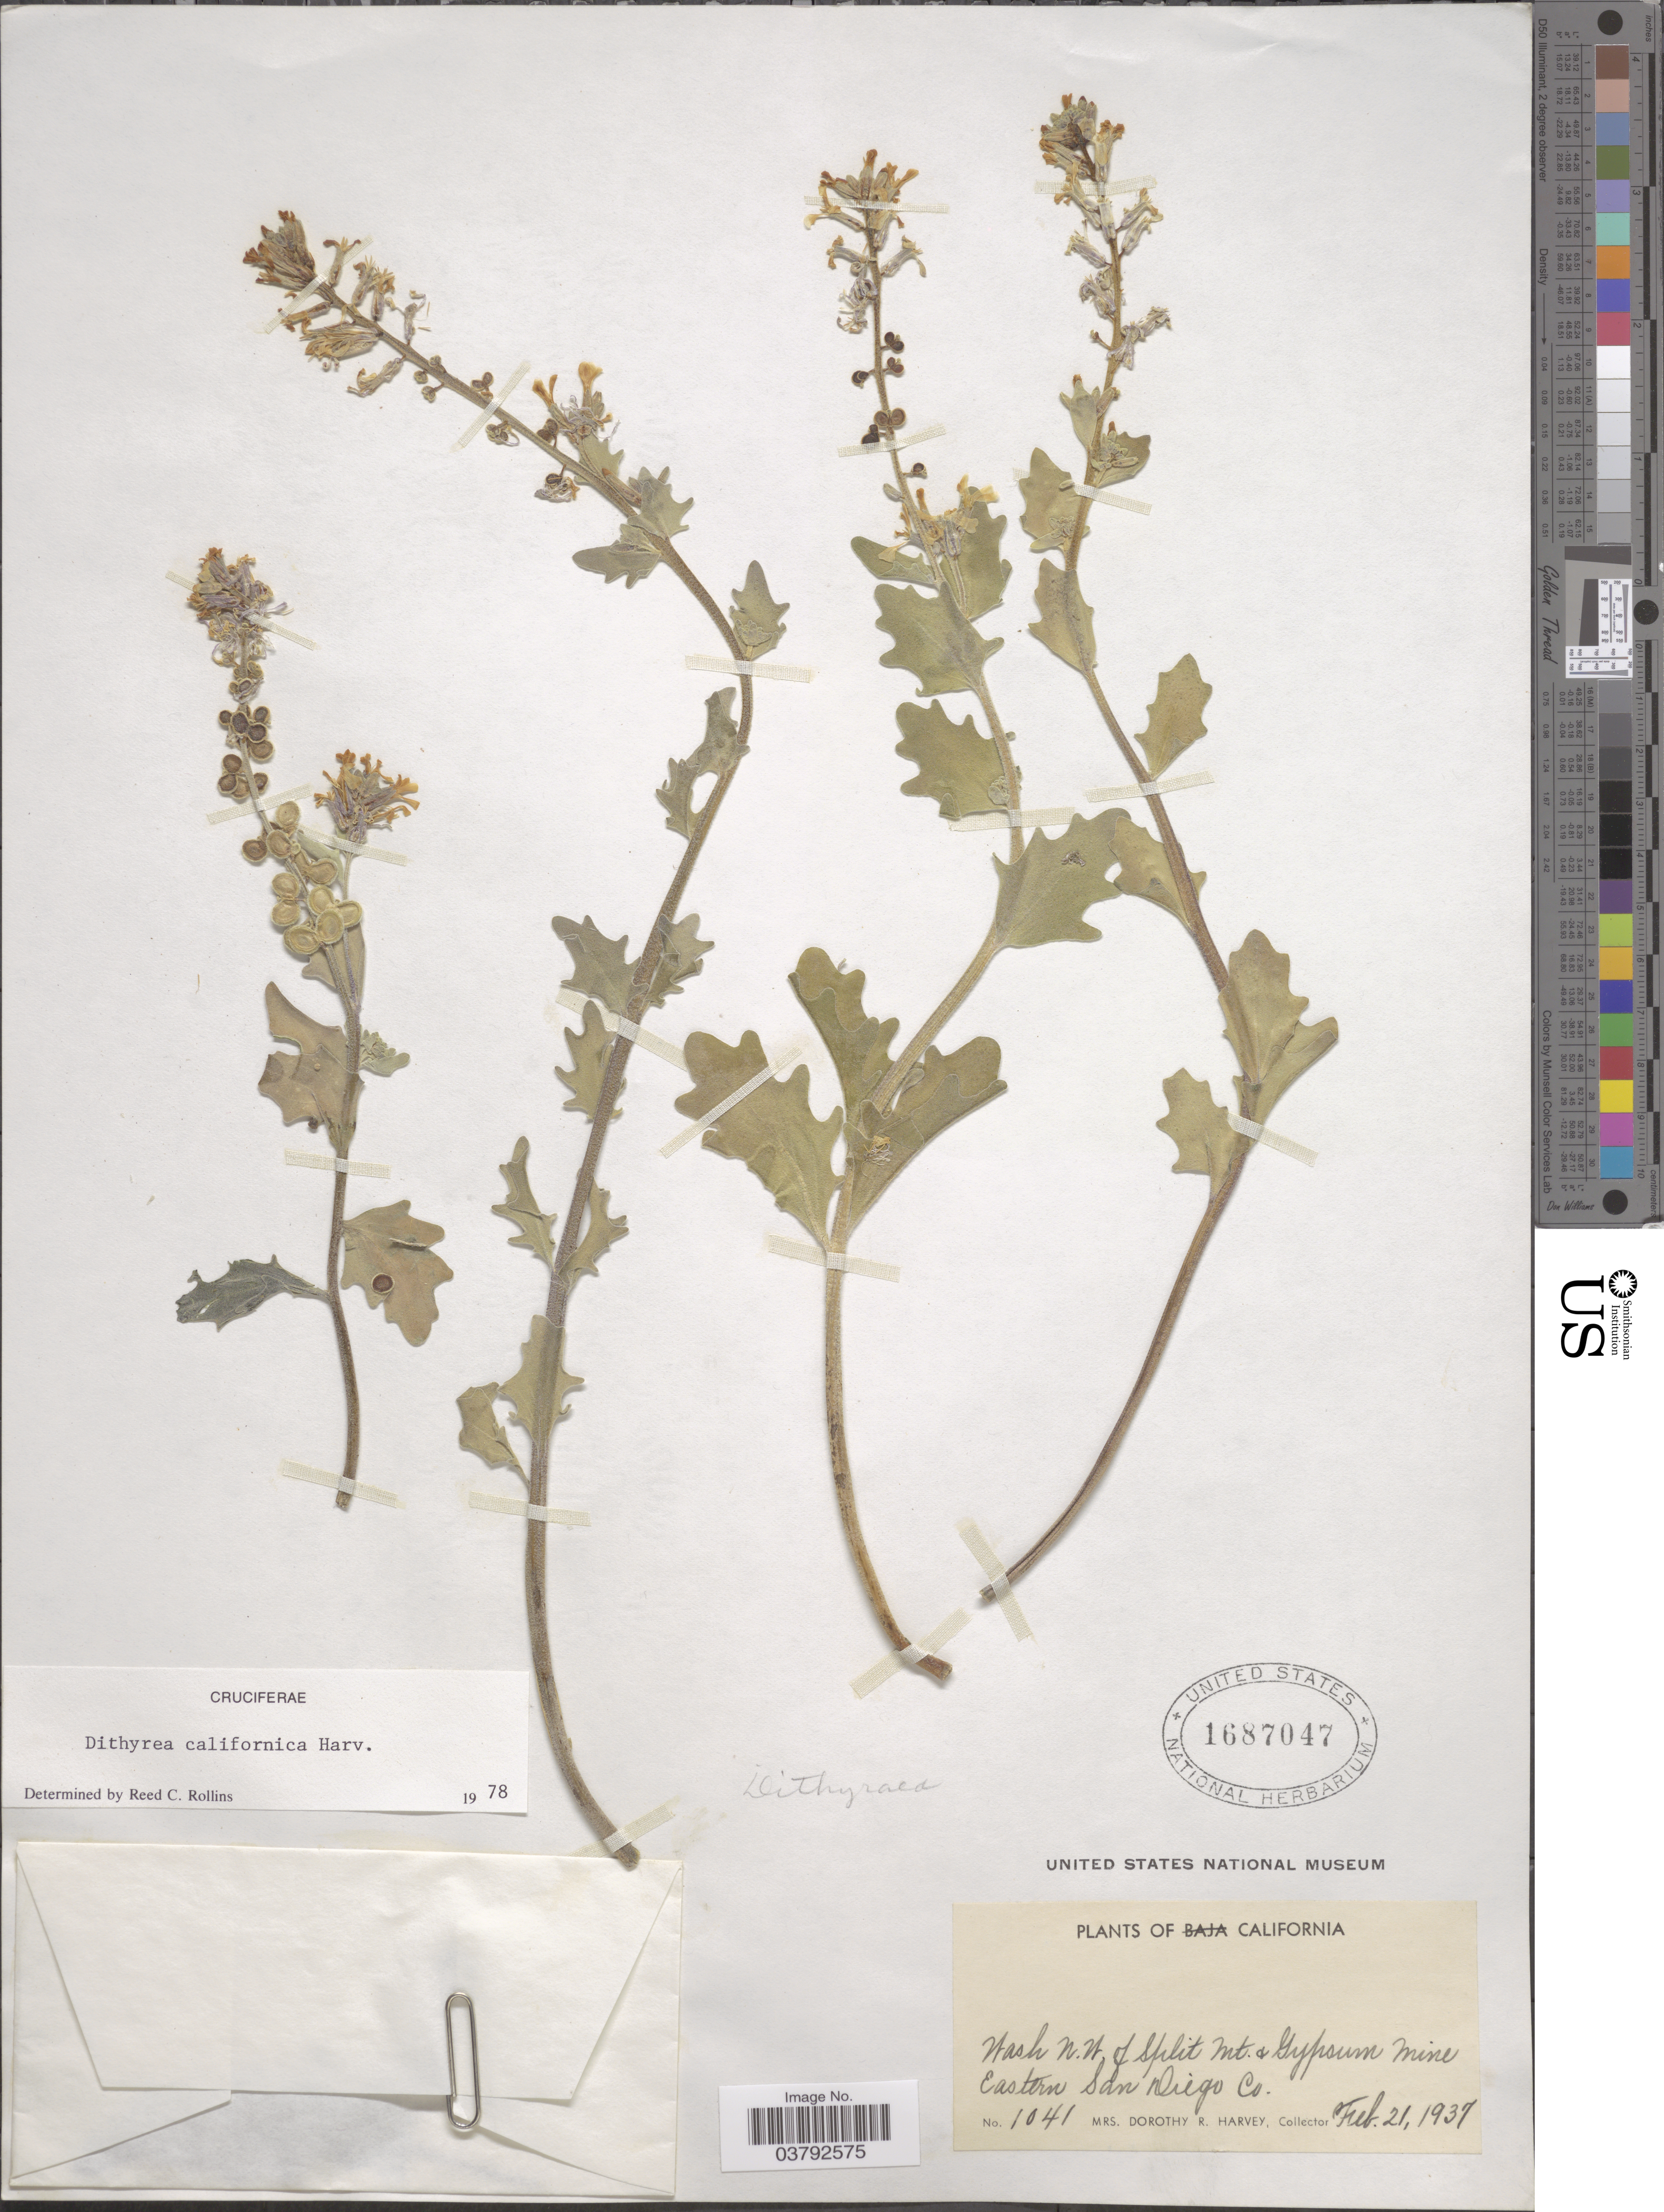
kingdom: Plantae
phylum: Tracheophyta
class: Magnoliopsida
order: Brassicales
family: Brassicaceae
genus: Dithyrea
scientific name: Dithyrea californica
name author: Harv.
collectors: Harvey, Mrs. D. R.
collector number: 1041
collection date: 1937-02-21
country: United States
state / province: California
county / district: San Diego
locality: Wash N. W. of Split Mt. & Gypsum Mine. Eastern San Diego Co.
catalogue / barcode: US 1687047